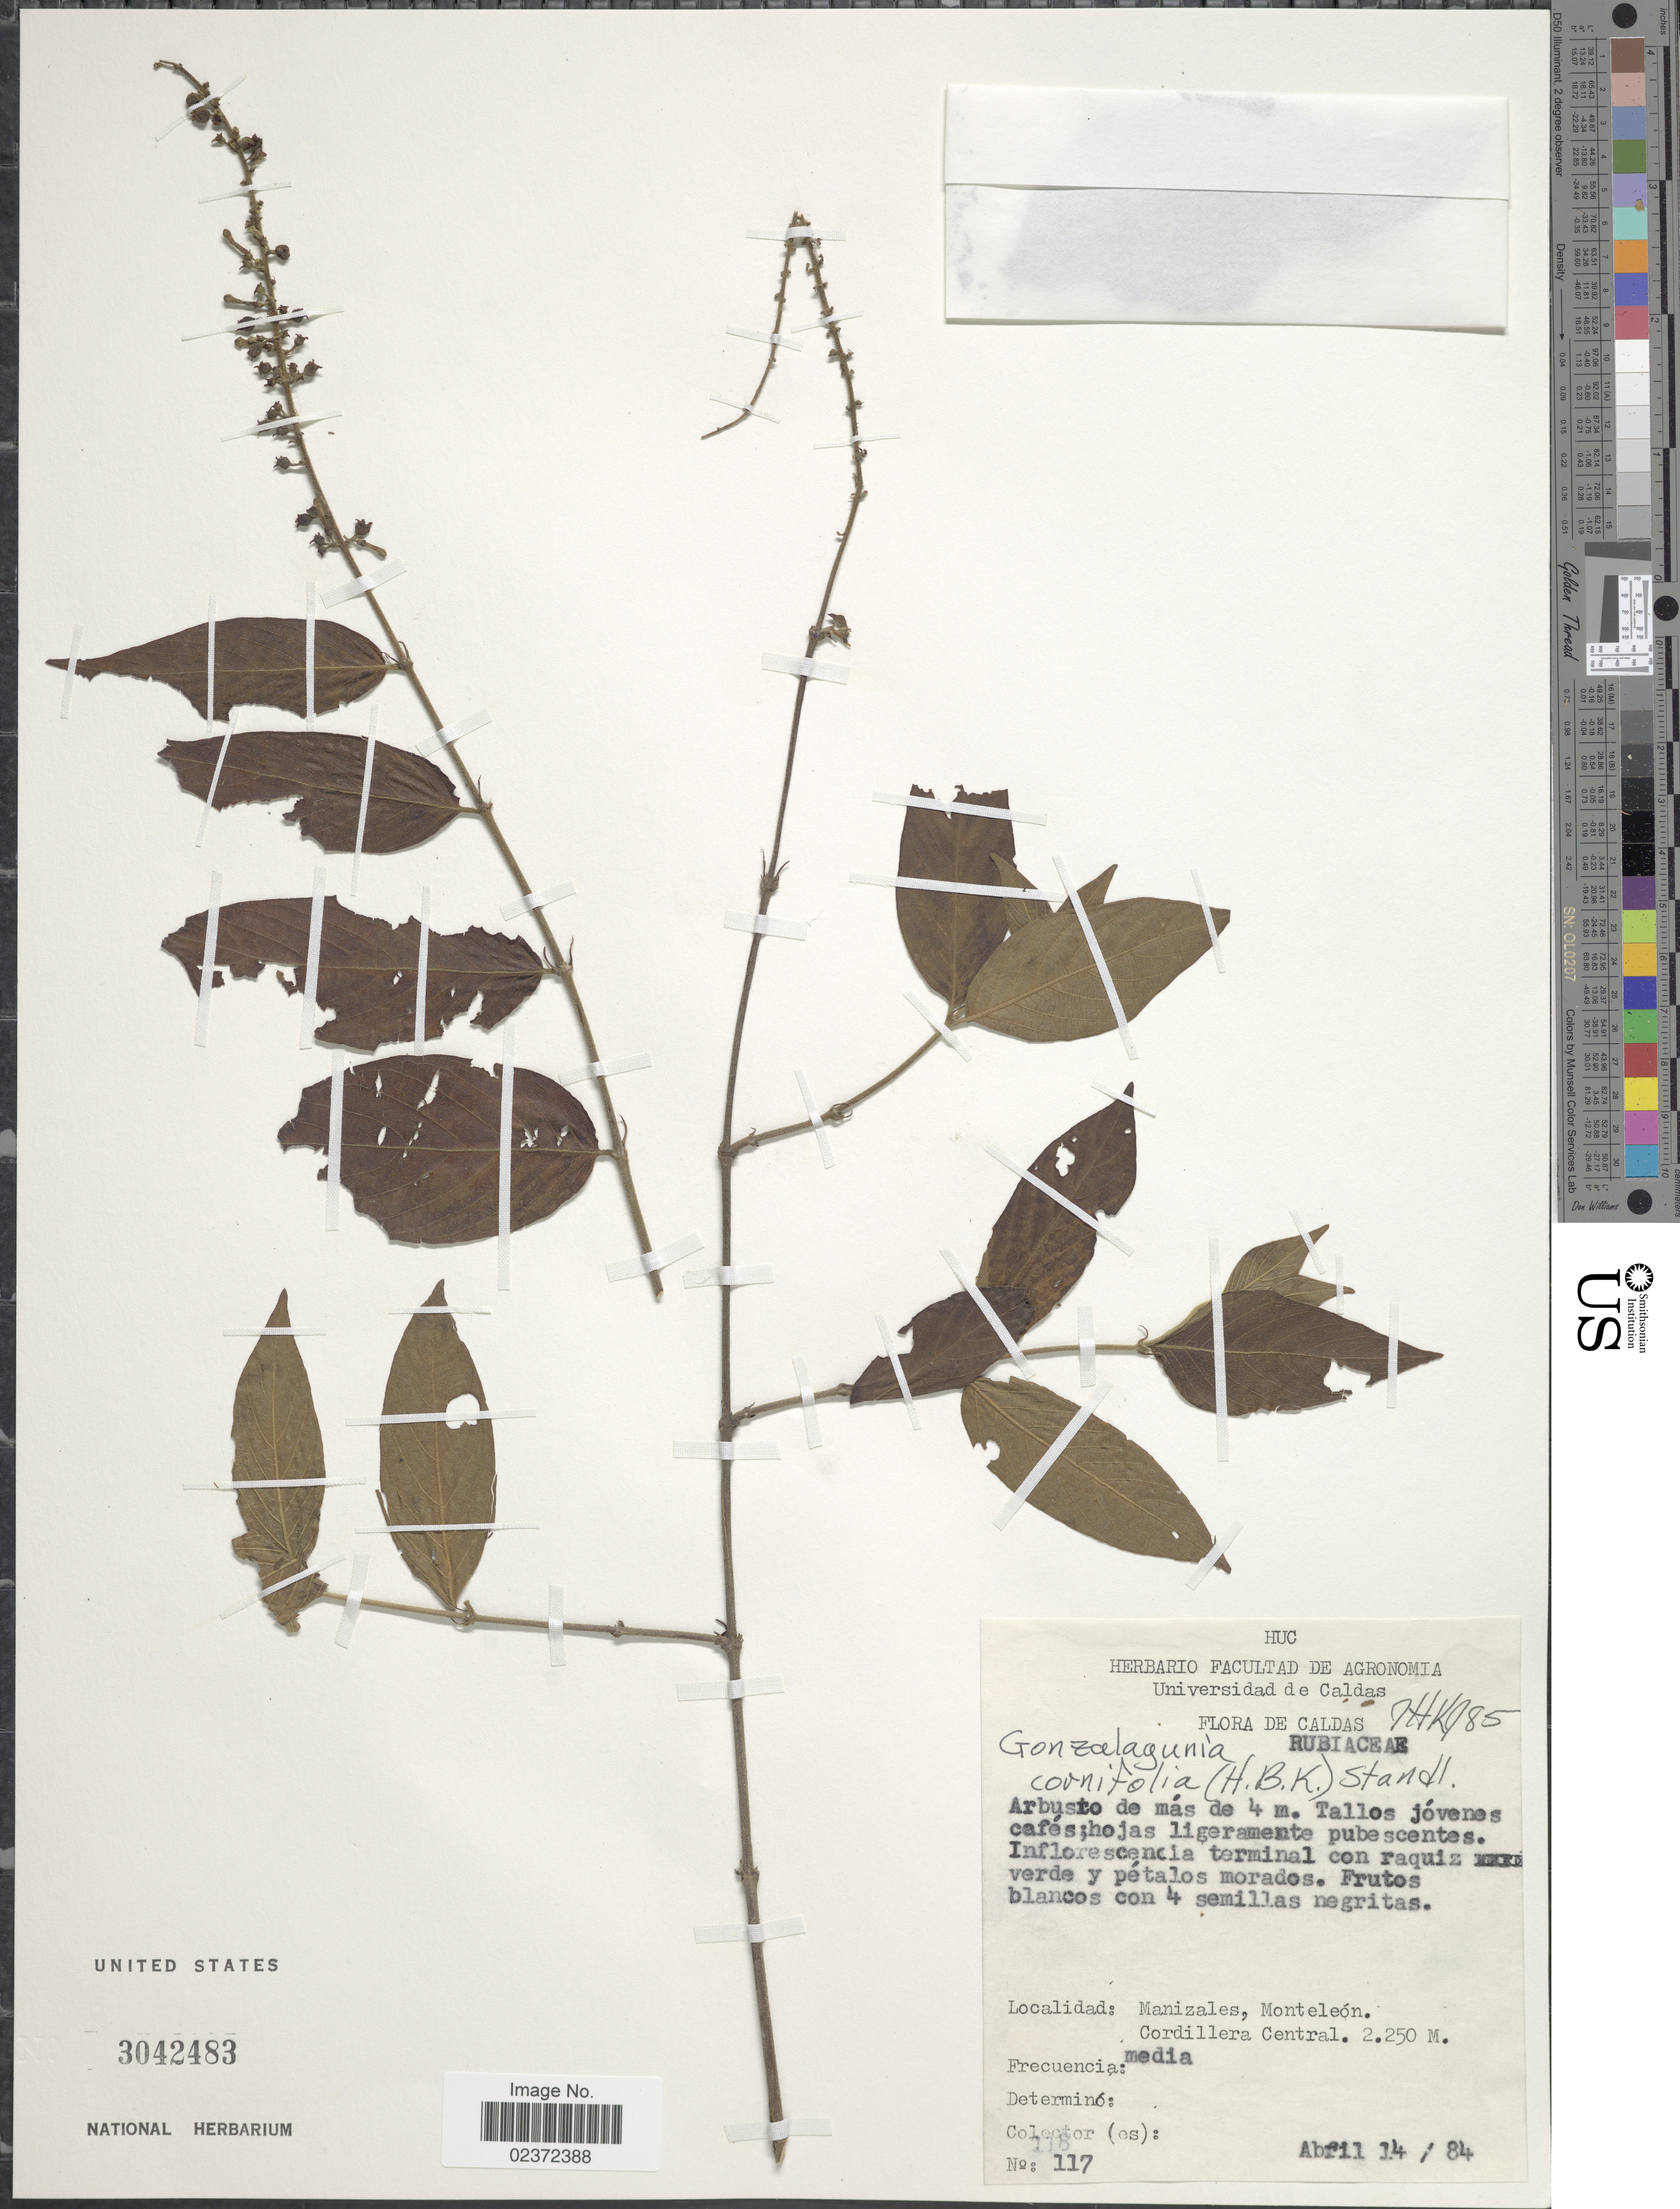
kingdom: Plantae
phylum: Tracheophyta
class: Magnoliopsida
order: Gentianales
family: Rubiaceae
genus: Gonzalagunia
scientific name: Gonzalagunia cornifolia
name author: (Kunth) Standl.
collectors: ex Herb. Facultad de Agronomia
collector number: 117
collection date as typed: Transcribed d/m/y: 14/4/84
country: Colombia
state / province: Caldas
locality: Manizales, Monteleón, Cordillera Central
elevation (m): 2250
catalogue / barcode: US 3042483